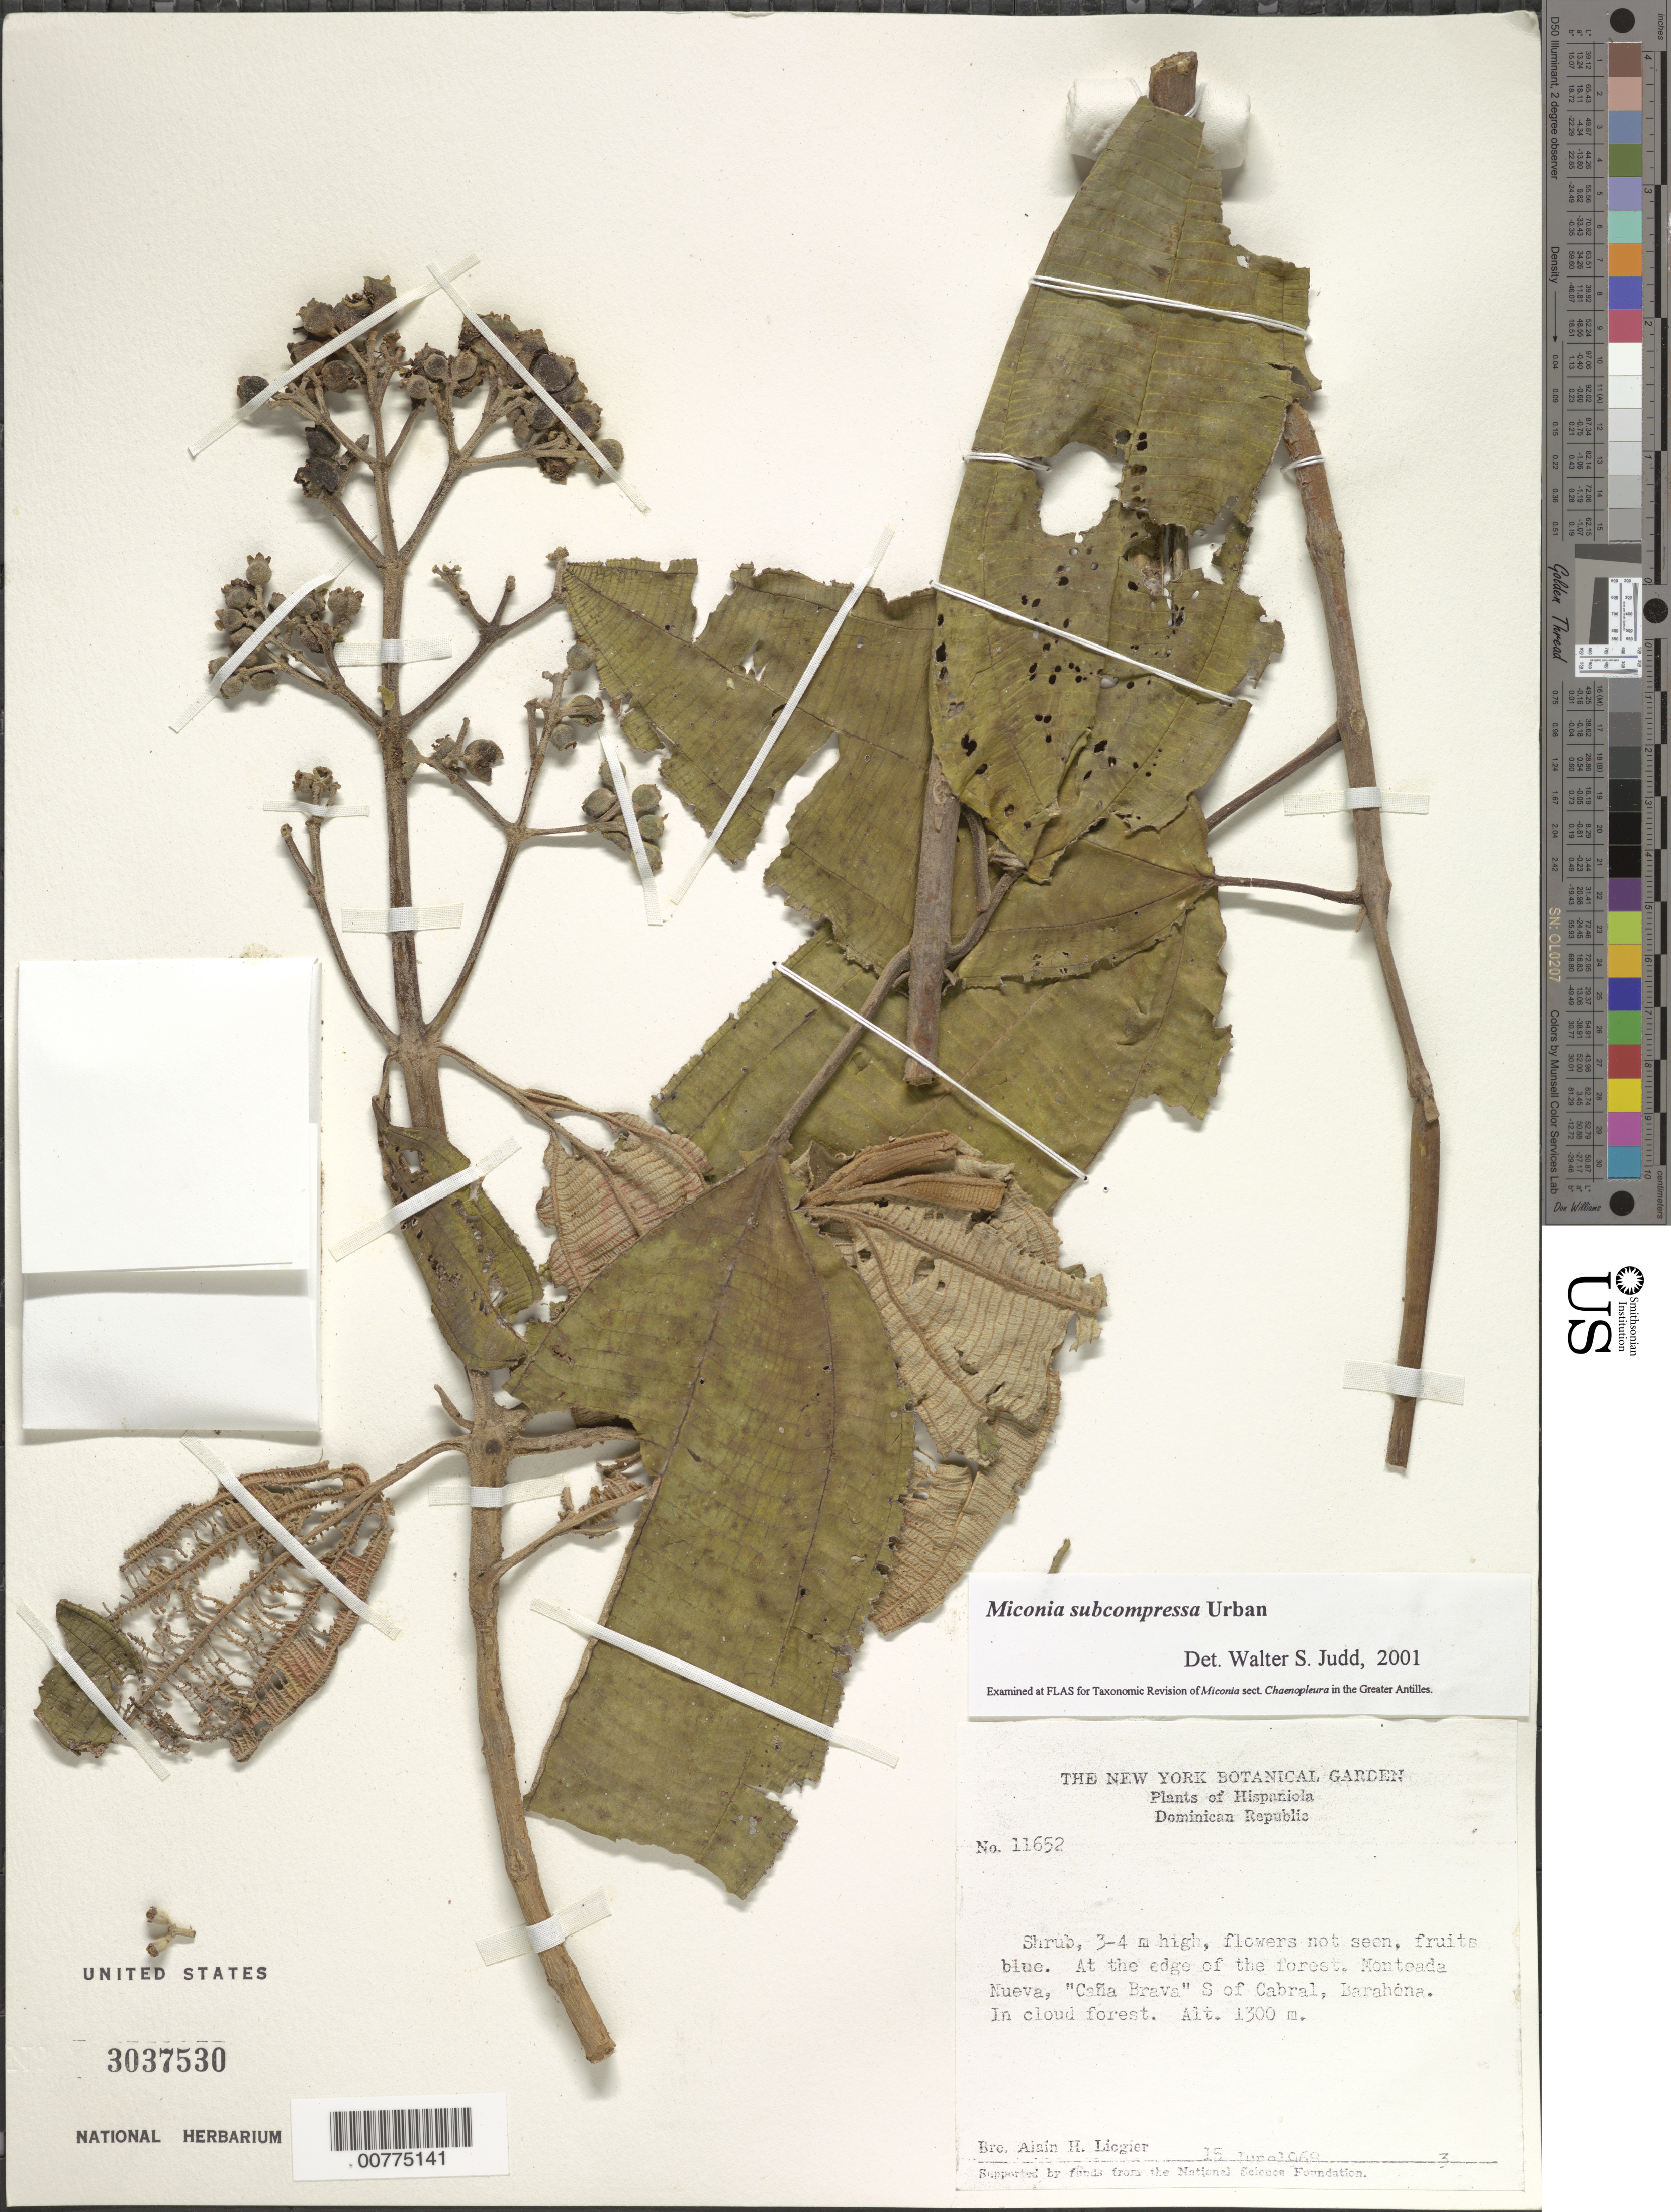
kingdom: Plantae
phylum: Tracheophyta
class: Magnoliopsida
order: Myrtales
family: Melastomataceae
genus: Miconia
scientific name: Miconia subcompressa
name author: Urb.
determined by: Judd, Walter S.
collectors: A. H. Liogier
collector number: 11652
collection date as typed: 15 Jun 1969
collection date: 1969-06-15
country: Dominican Republic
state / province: Barahona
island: Hispaniola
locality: "Caña Brava" S of Cabral, Monteada Nueva.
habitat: In cloud forest, at the edge of the forest.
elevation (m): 1300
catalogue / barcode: US 3037530